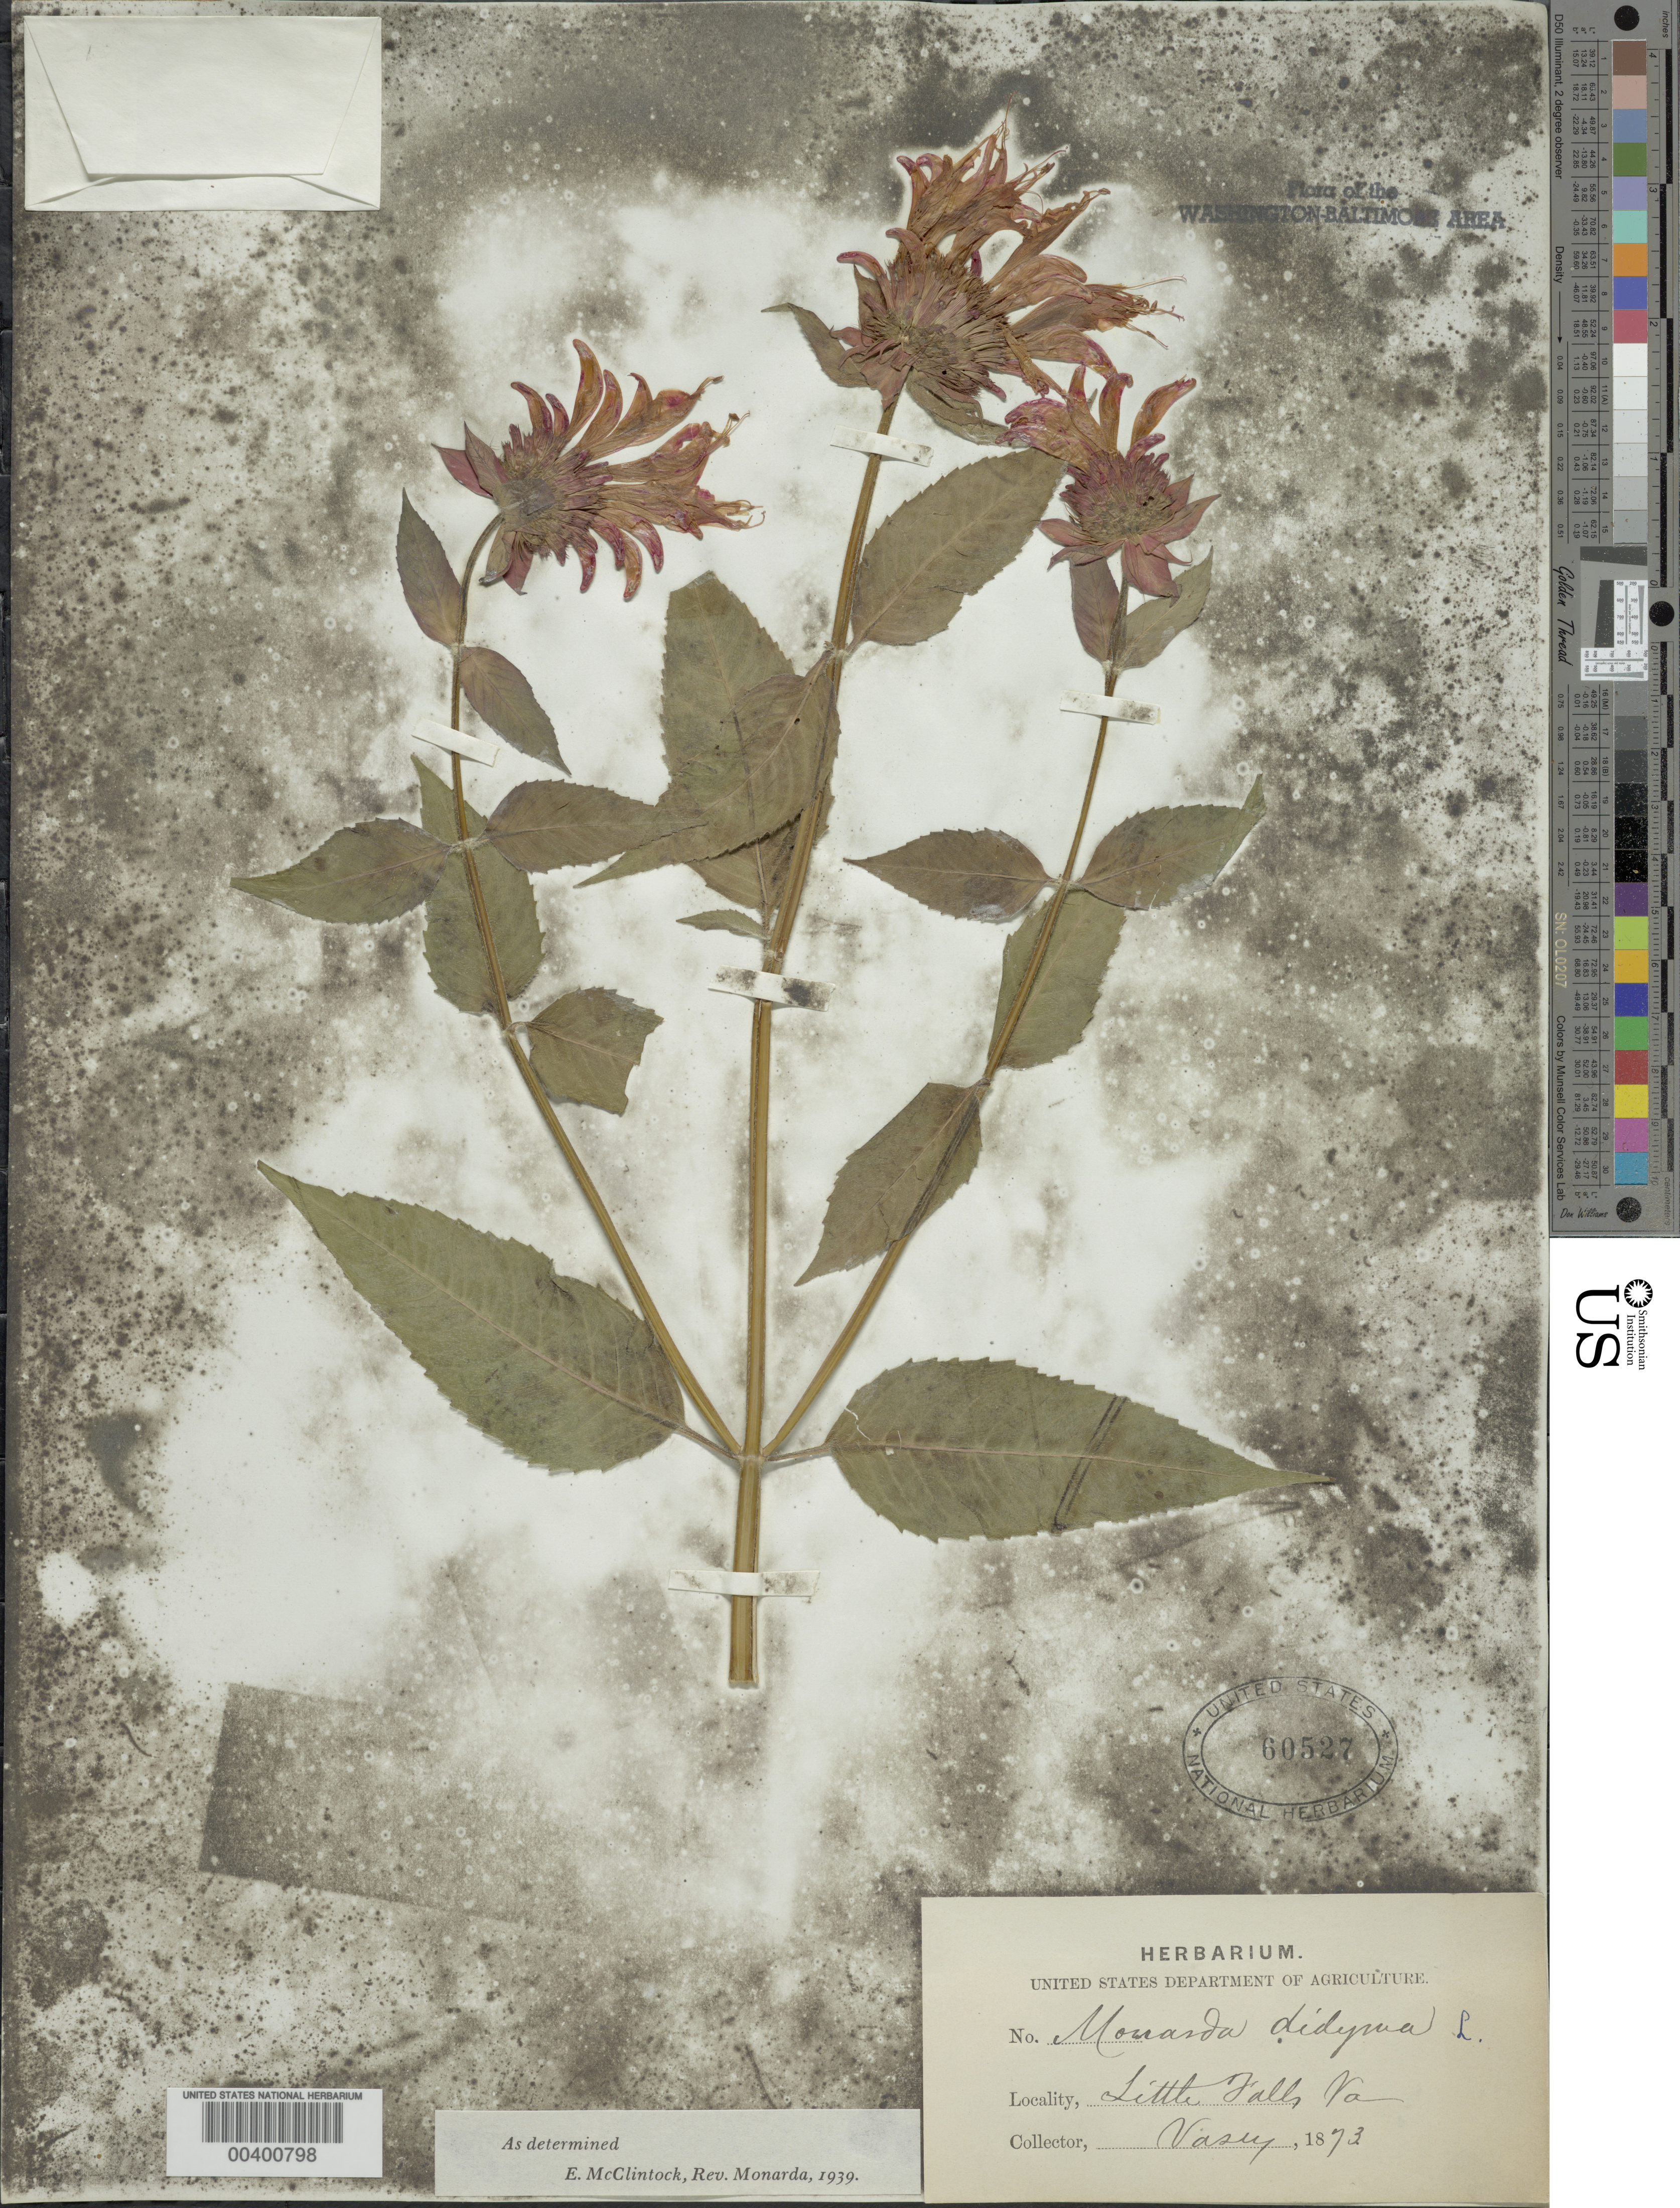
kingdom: Plantae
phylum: Tracheophyta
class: Magnoliopsida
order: Lamiales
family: Lamiaceae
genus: Monarda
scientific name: Monarda didyma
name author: L.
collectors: G. Vasey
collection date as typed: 1873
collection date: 1873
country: United States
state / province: Virginia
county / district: Fairfax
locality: Little Falls C. and O. Canal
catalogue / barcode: US 60527